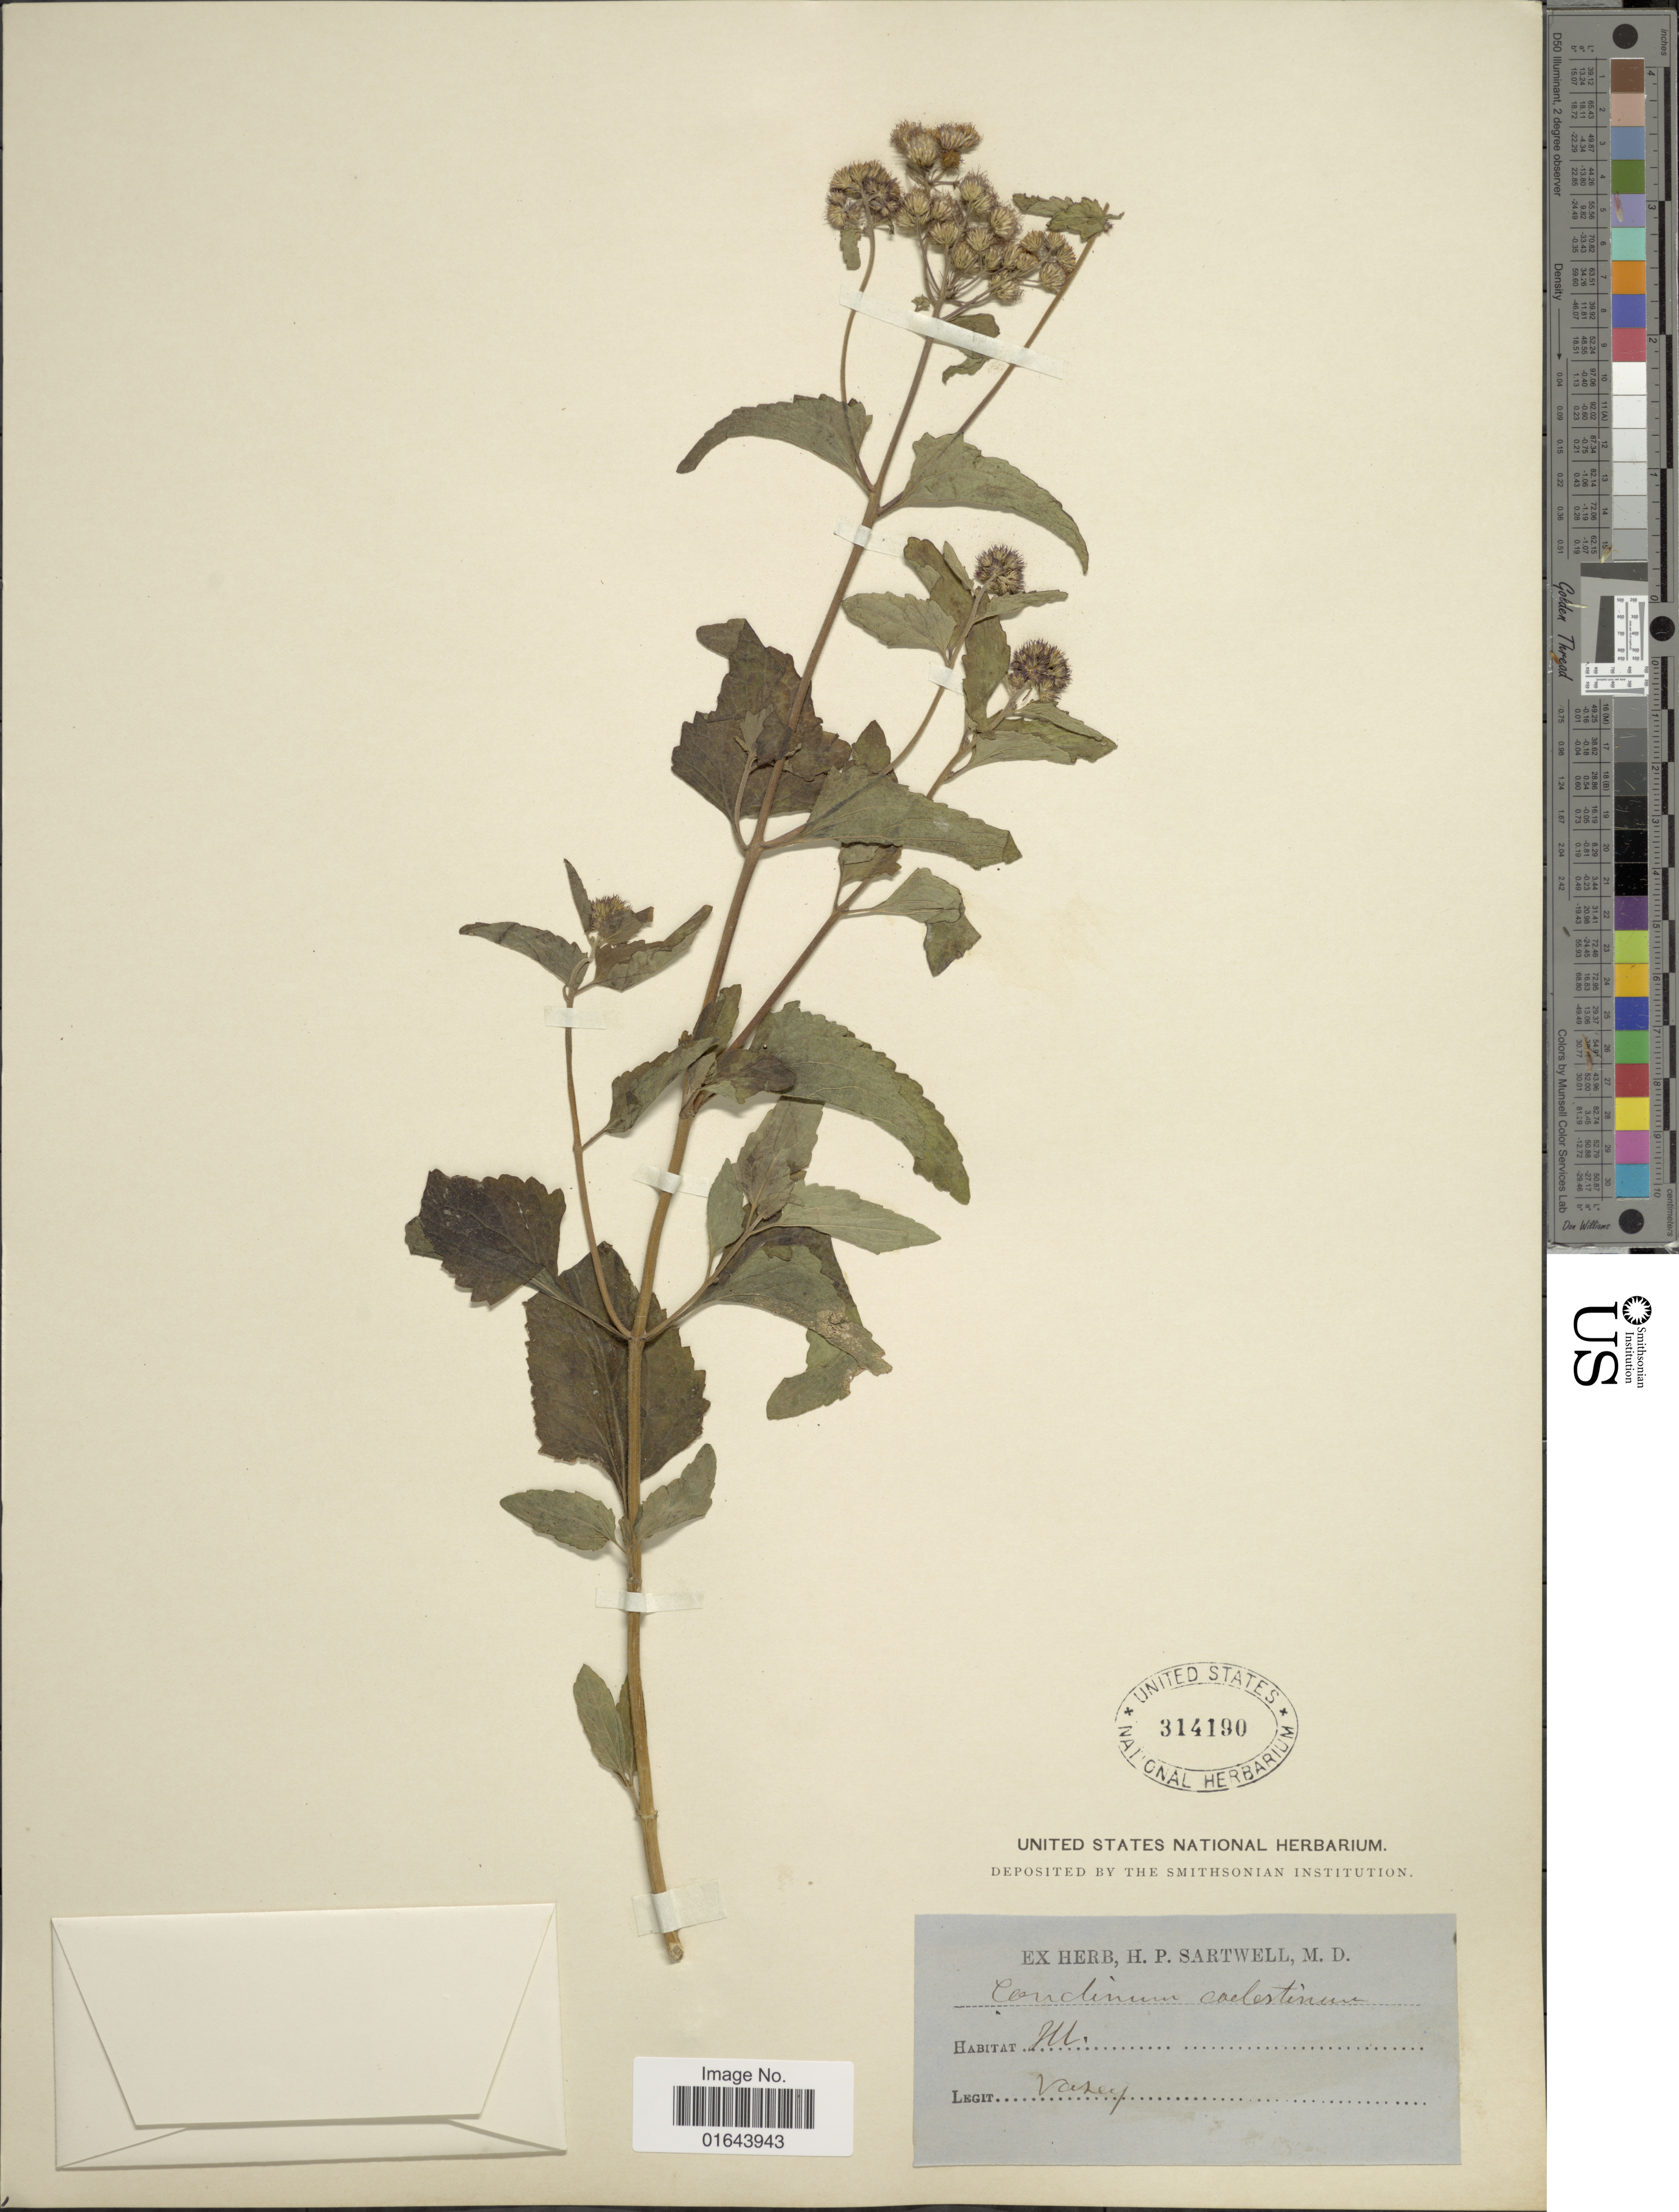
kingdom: Plantae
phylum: Tracheophyta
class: Magnoliopsida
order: Asterales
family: Asteraceae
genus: Conoclinium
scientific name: Conoclinium coelestinum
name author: (L.) DC.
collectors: Vasey, --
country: United States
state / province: Illinois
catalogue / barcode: US 314190